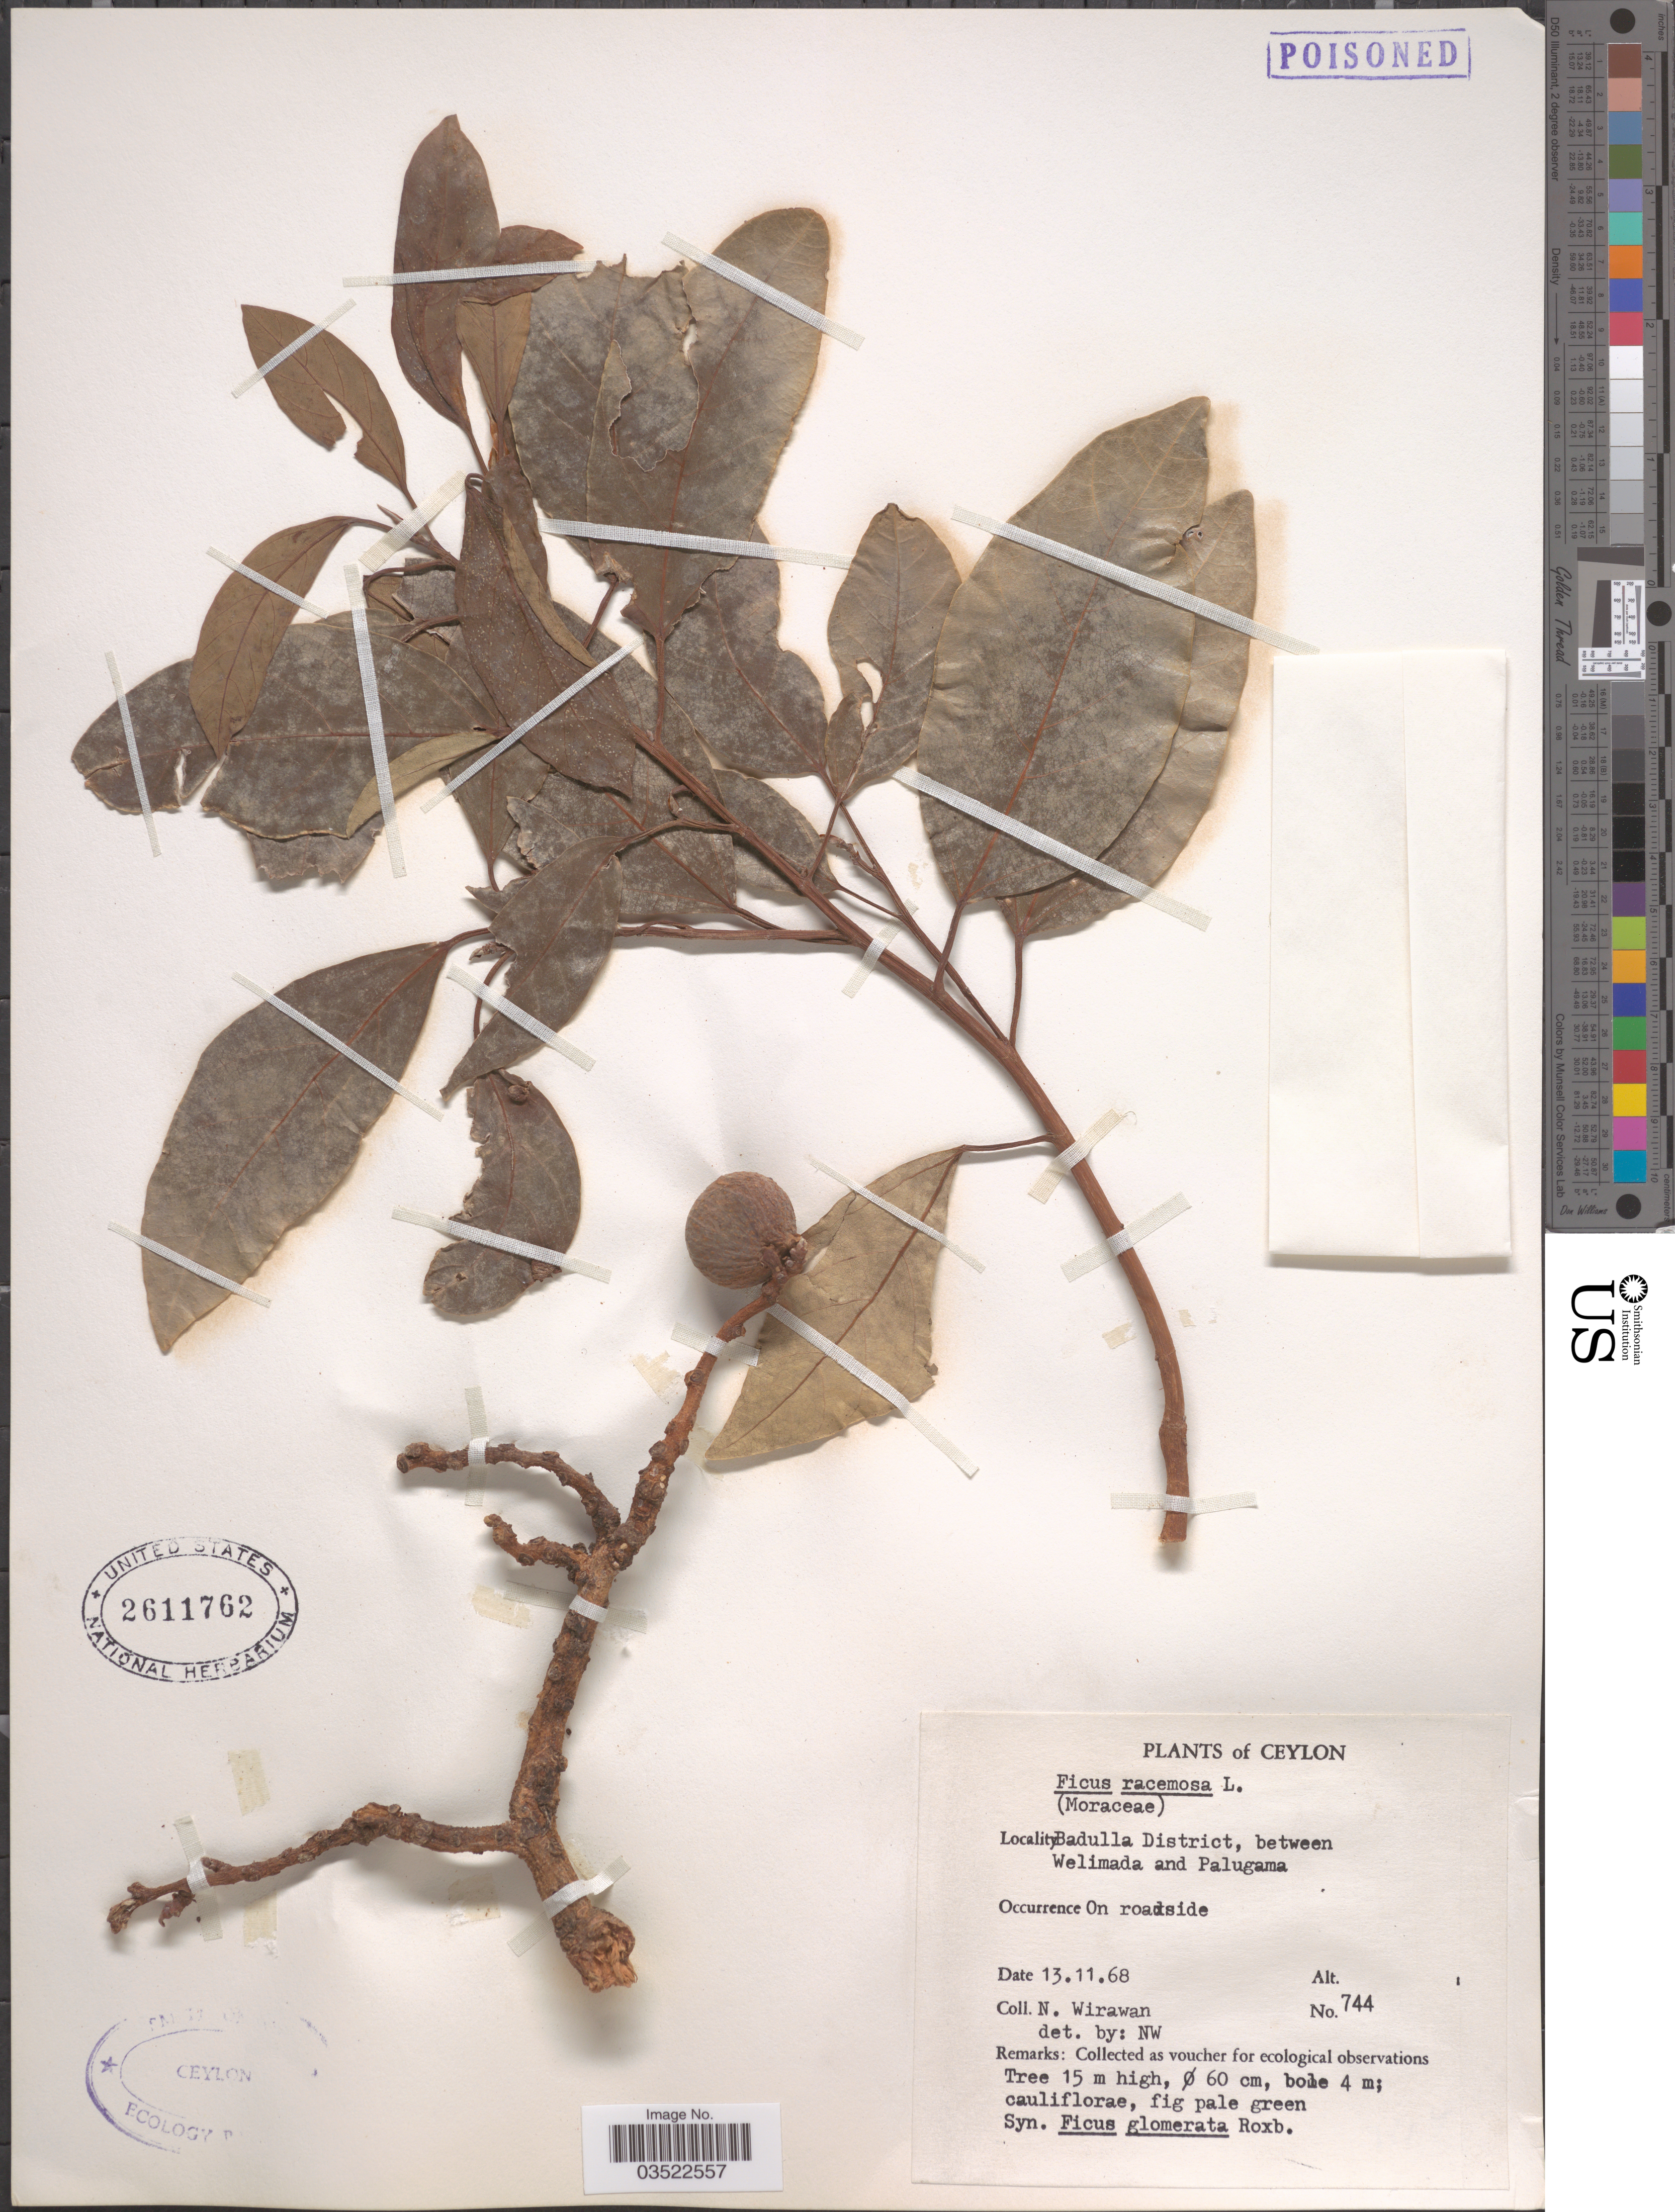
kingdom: Plantae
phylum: Tracheophyta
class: Magnoliopsida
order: Rosales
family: Moraceae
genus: Ficus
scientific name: Ficus racemosa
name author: L.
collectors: N. Wirawan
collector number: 744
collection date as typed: Transcribed d/m/y: 13/11/68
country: Sri Lanka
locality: Ceylon. Badulla District, between Welimada and Palugama.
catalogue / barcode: US 2611762